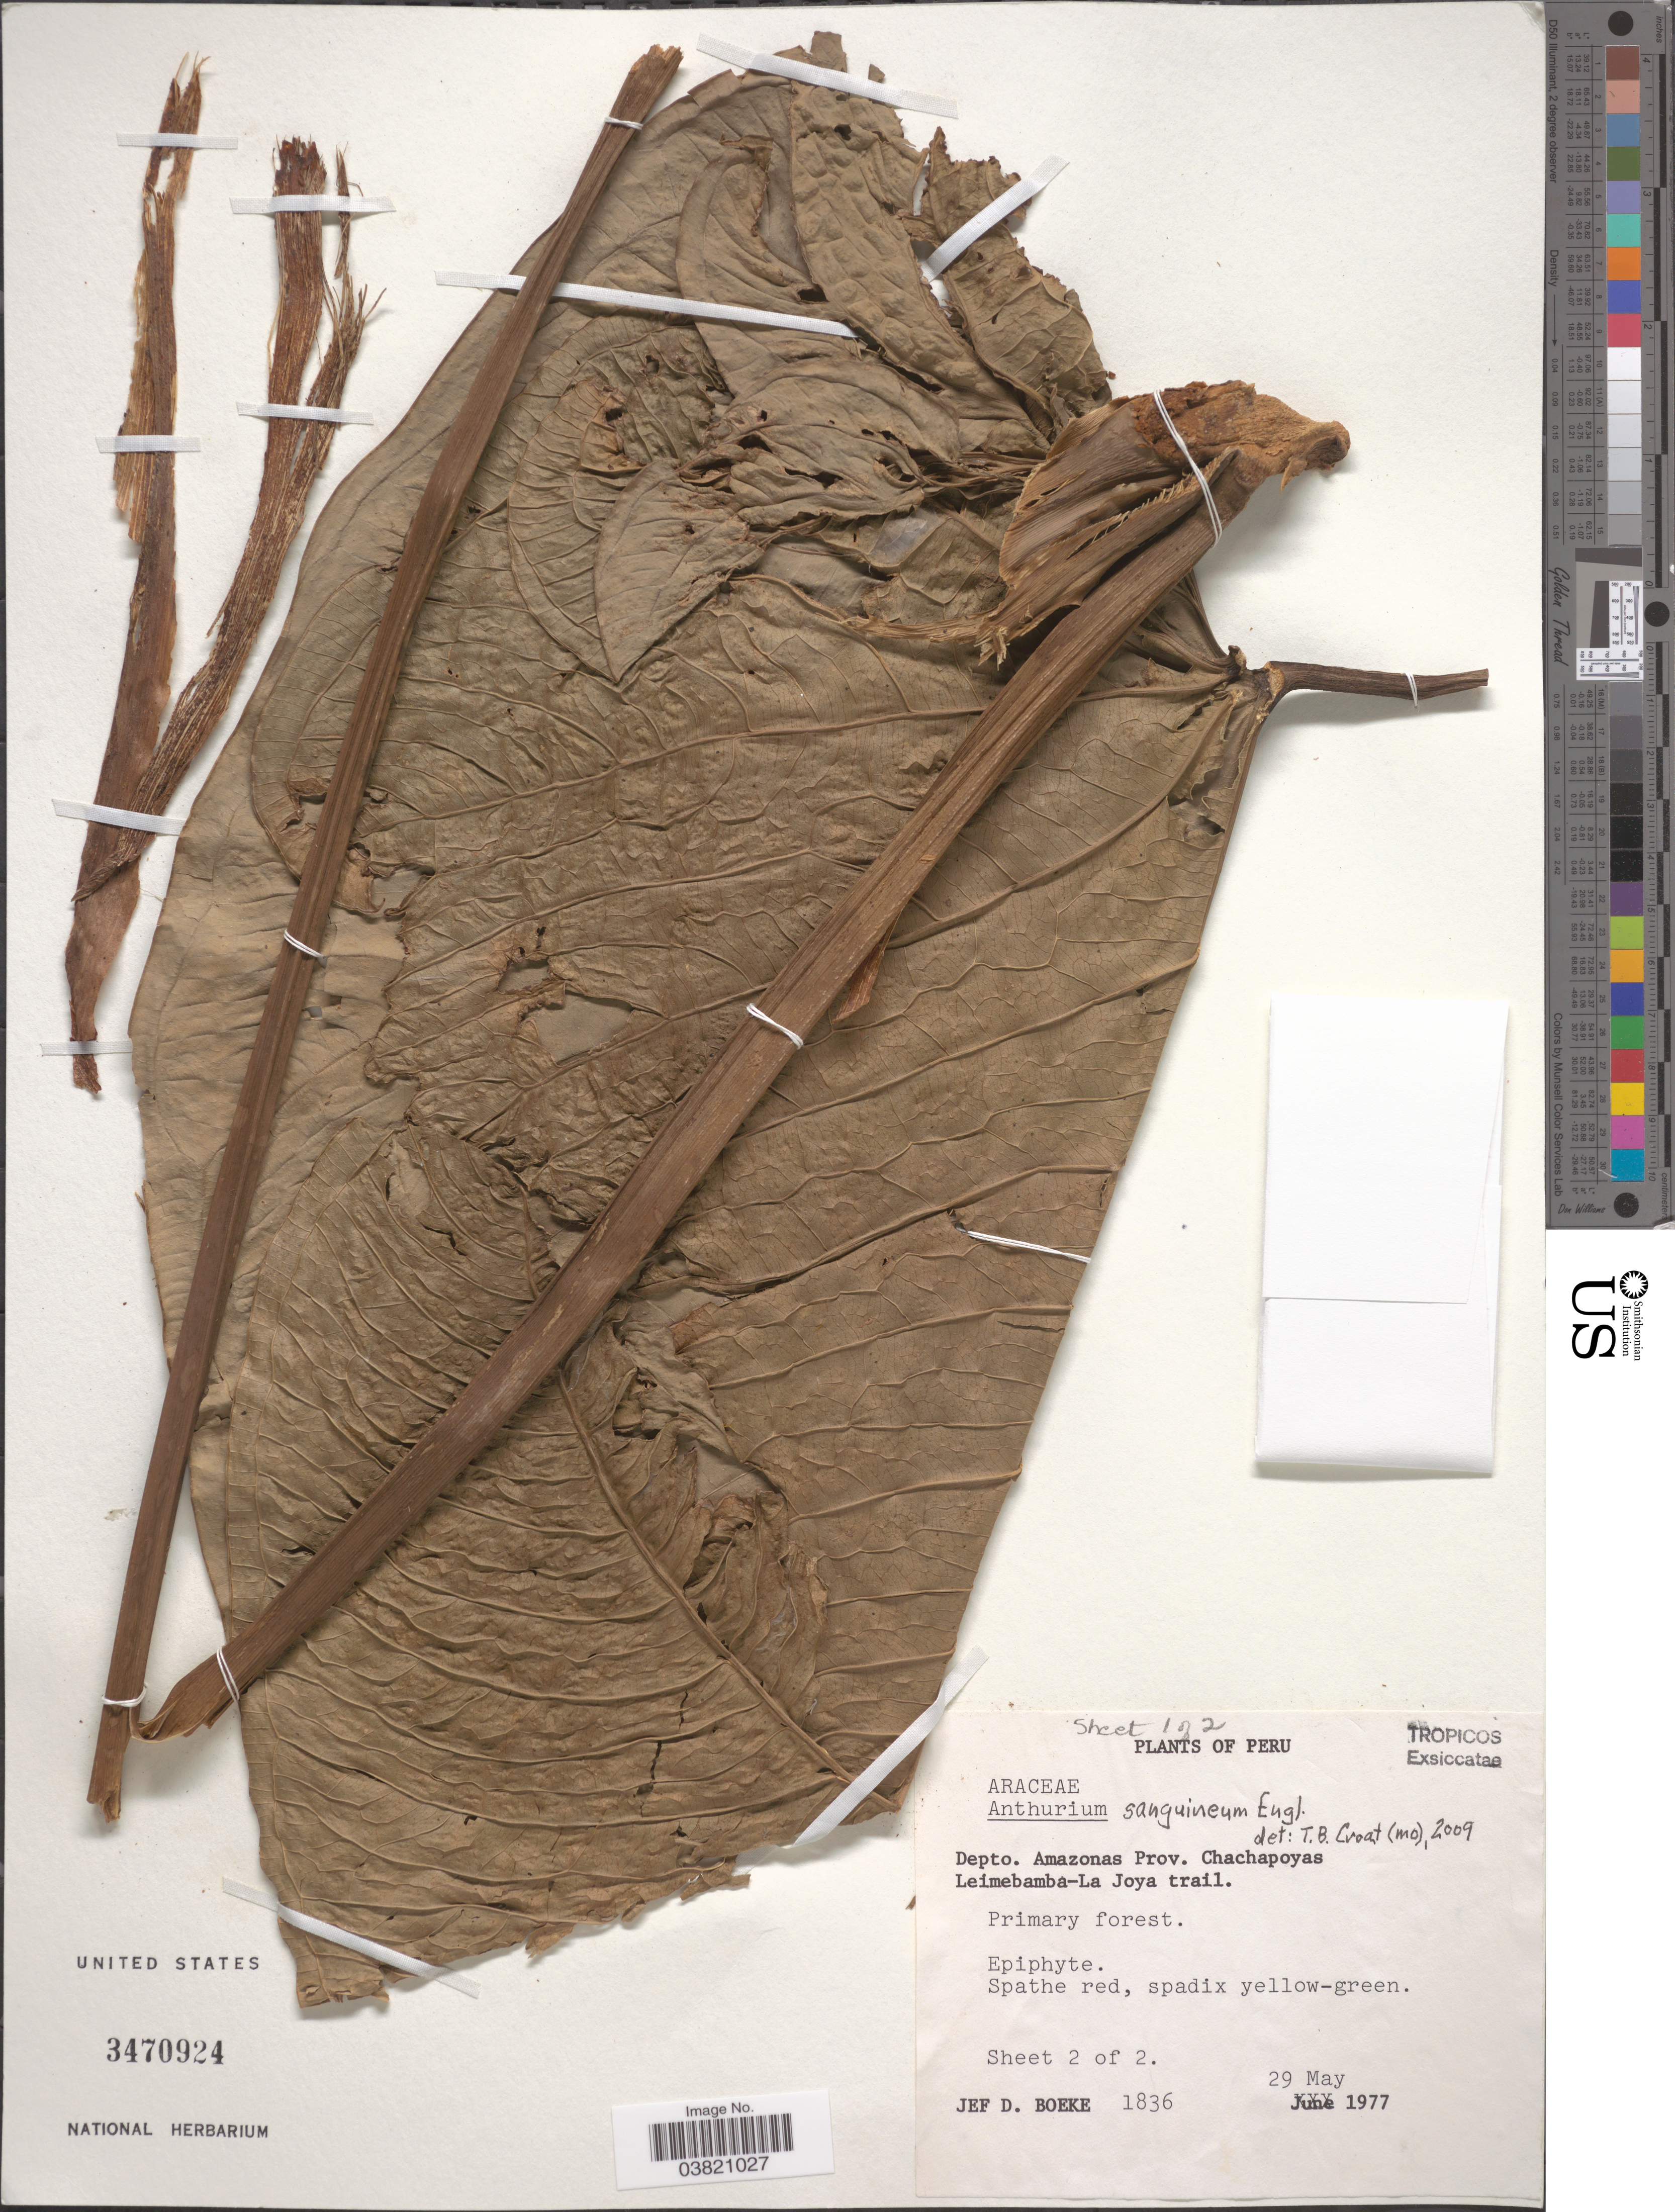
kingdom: Plantae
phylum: Tracheophyta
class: Liliopsida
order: Alismatales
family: Araceae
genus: Anthurium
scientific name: Anthurium sanguineum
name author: Engl.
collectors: J. Boeke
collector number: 1836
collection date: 1977-05-29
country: Peru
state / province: Amazonas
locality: Depto. Amazonas Prov. Chachapoyas. Leimebamba-La Joya trail.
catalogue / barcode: US 3470924